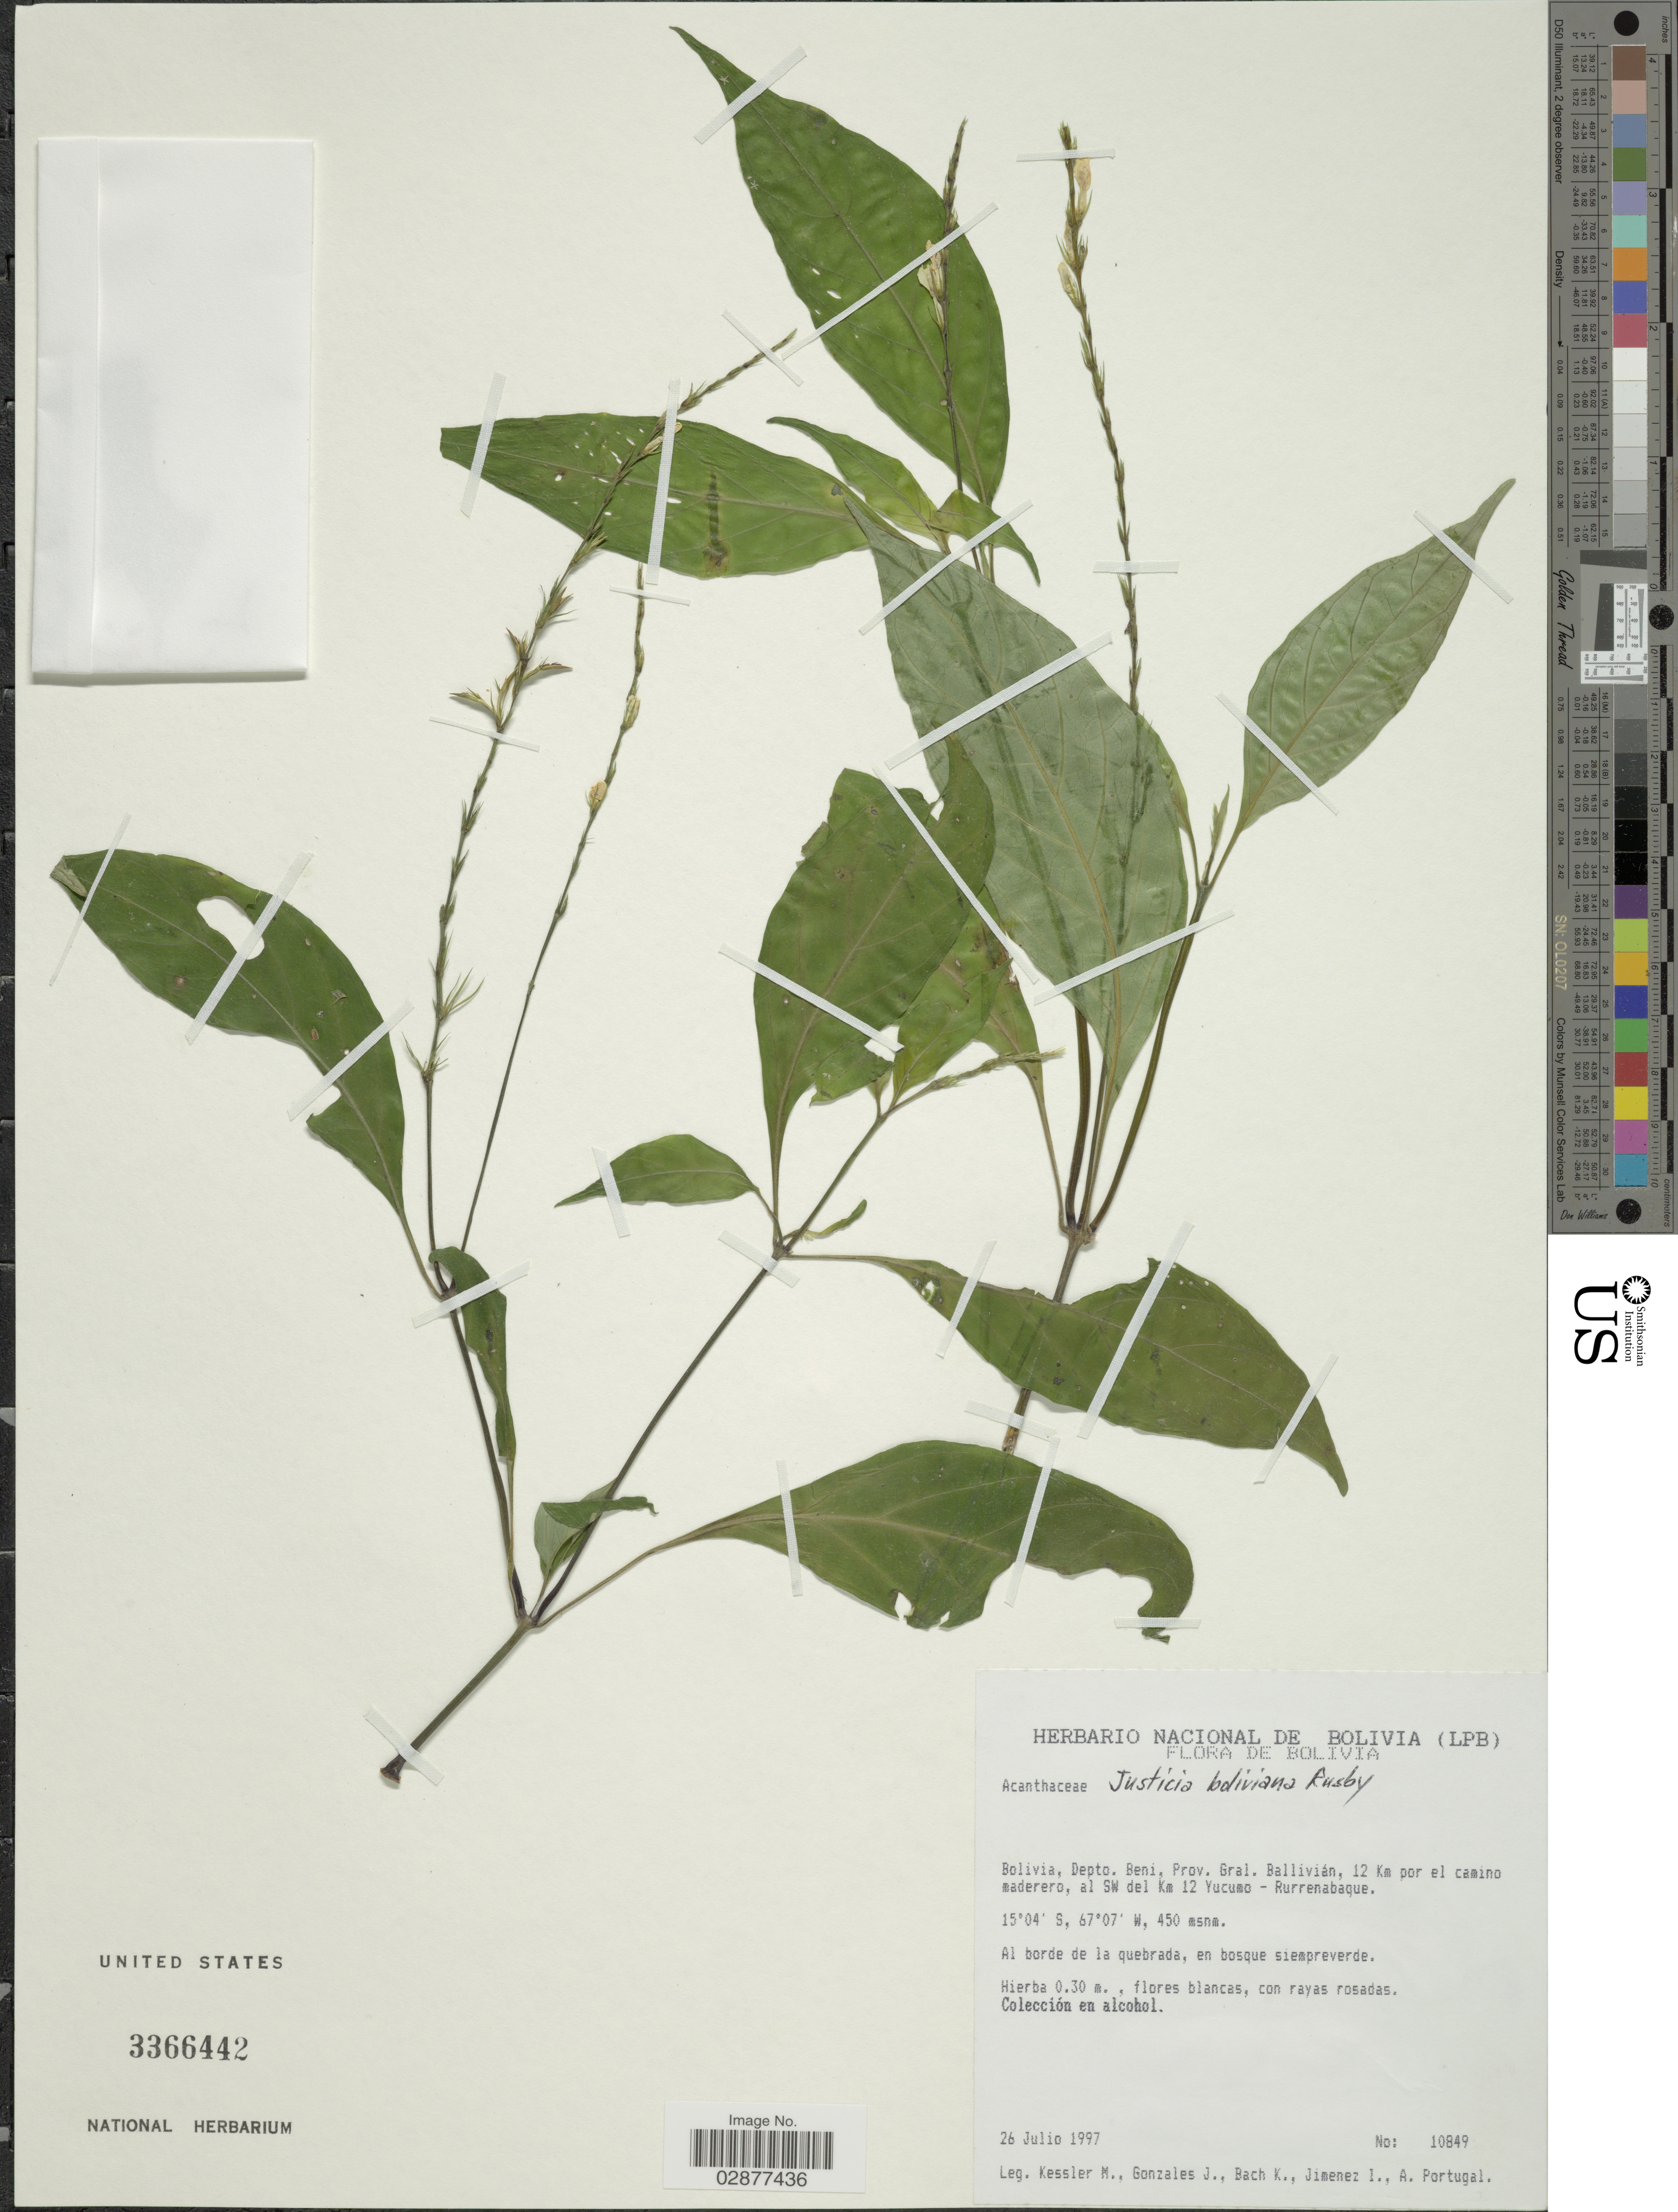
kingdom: Plantae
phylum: Tracheophyta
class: Magnoliopsida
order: Lamiales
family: Acanthaceae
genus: Justicia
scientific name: Justicia boliviana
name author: Rusby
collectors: M. Kessler, J. Gonzales, K. Bach, I. Jimenez & A. Portugal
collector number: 10849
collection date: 1997-07-26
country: Bolivia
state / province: Beni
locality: Depto. Beni, Prov. Gral. Ballivián, 12 Km por el camino maderero, al SW del Km 12 Yucumo - Rurrenabaque.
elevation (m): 450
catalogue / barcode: US 3366442